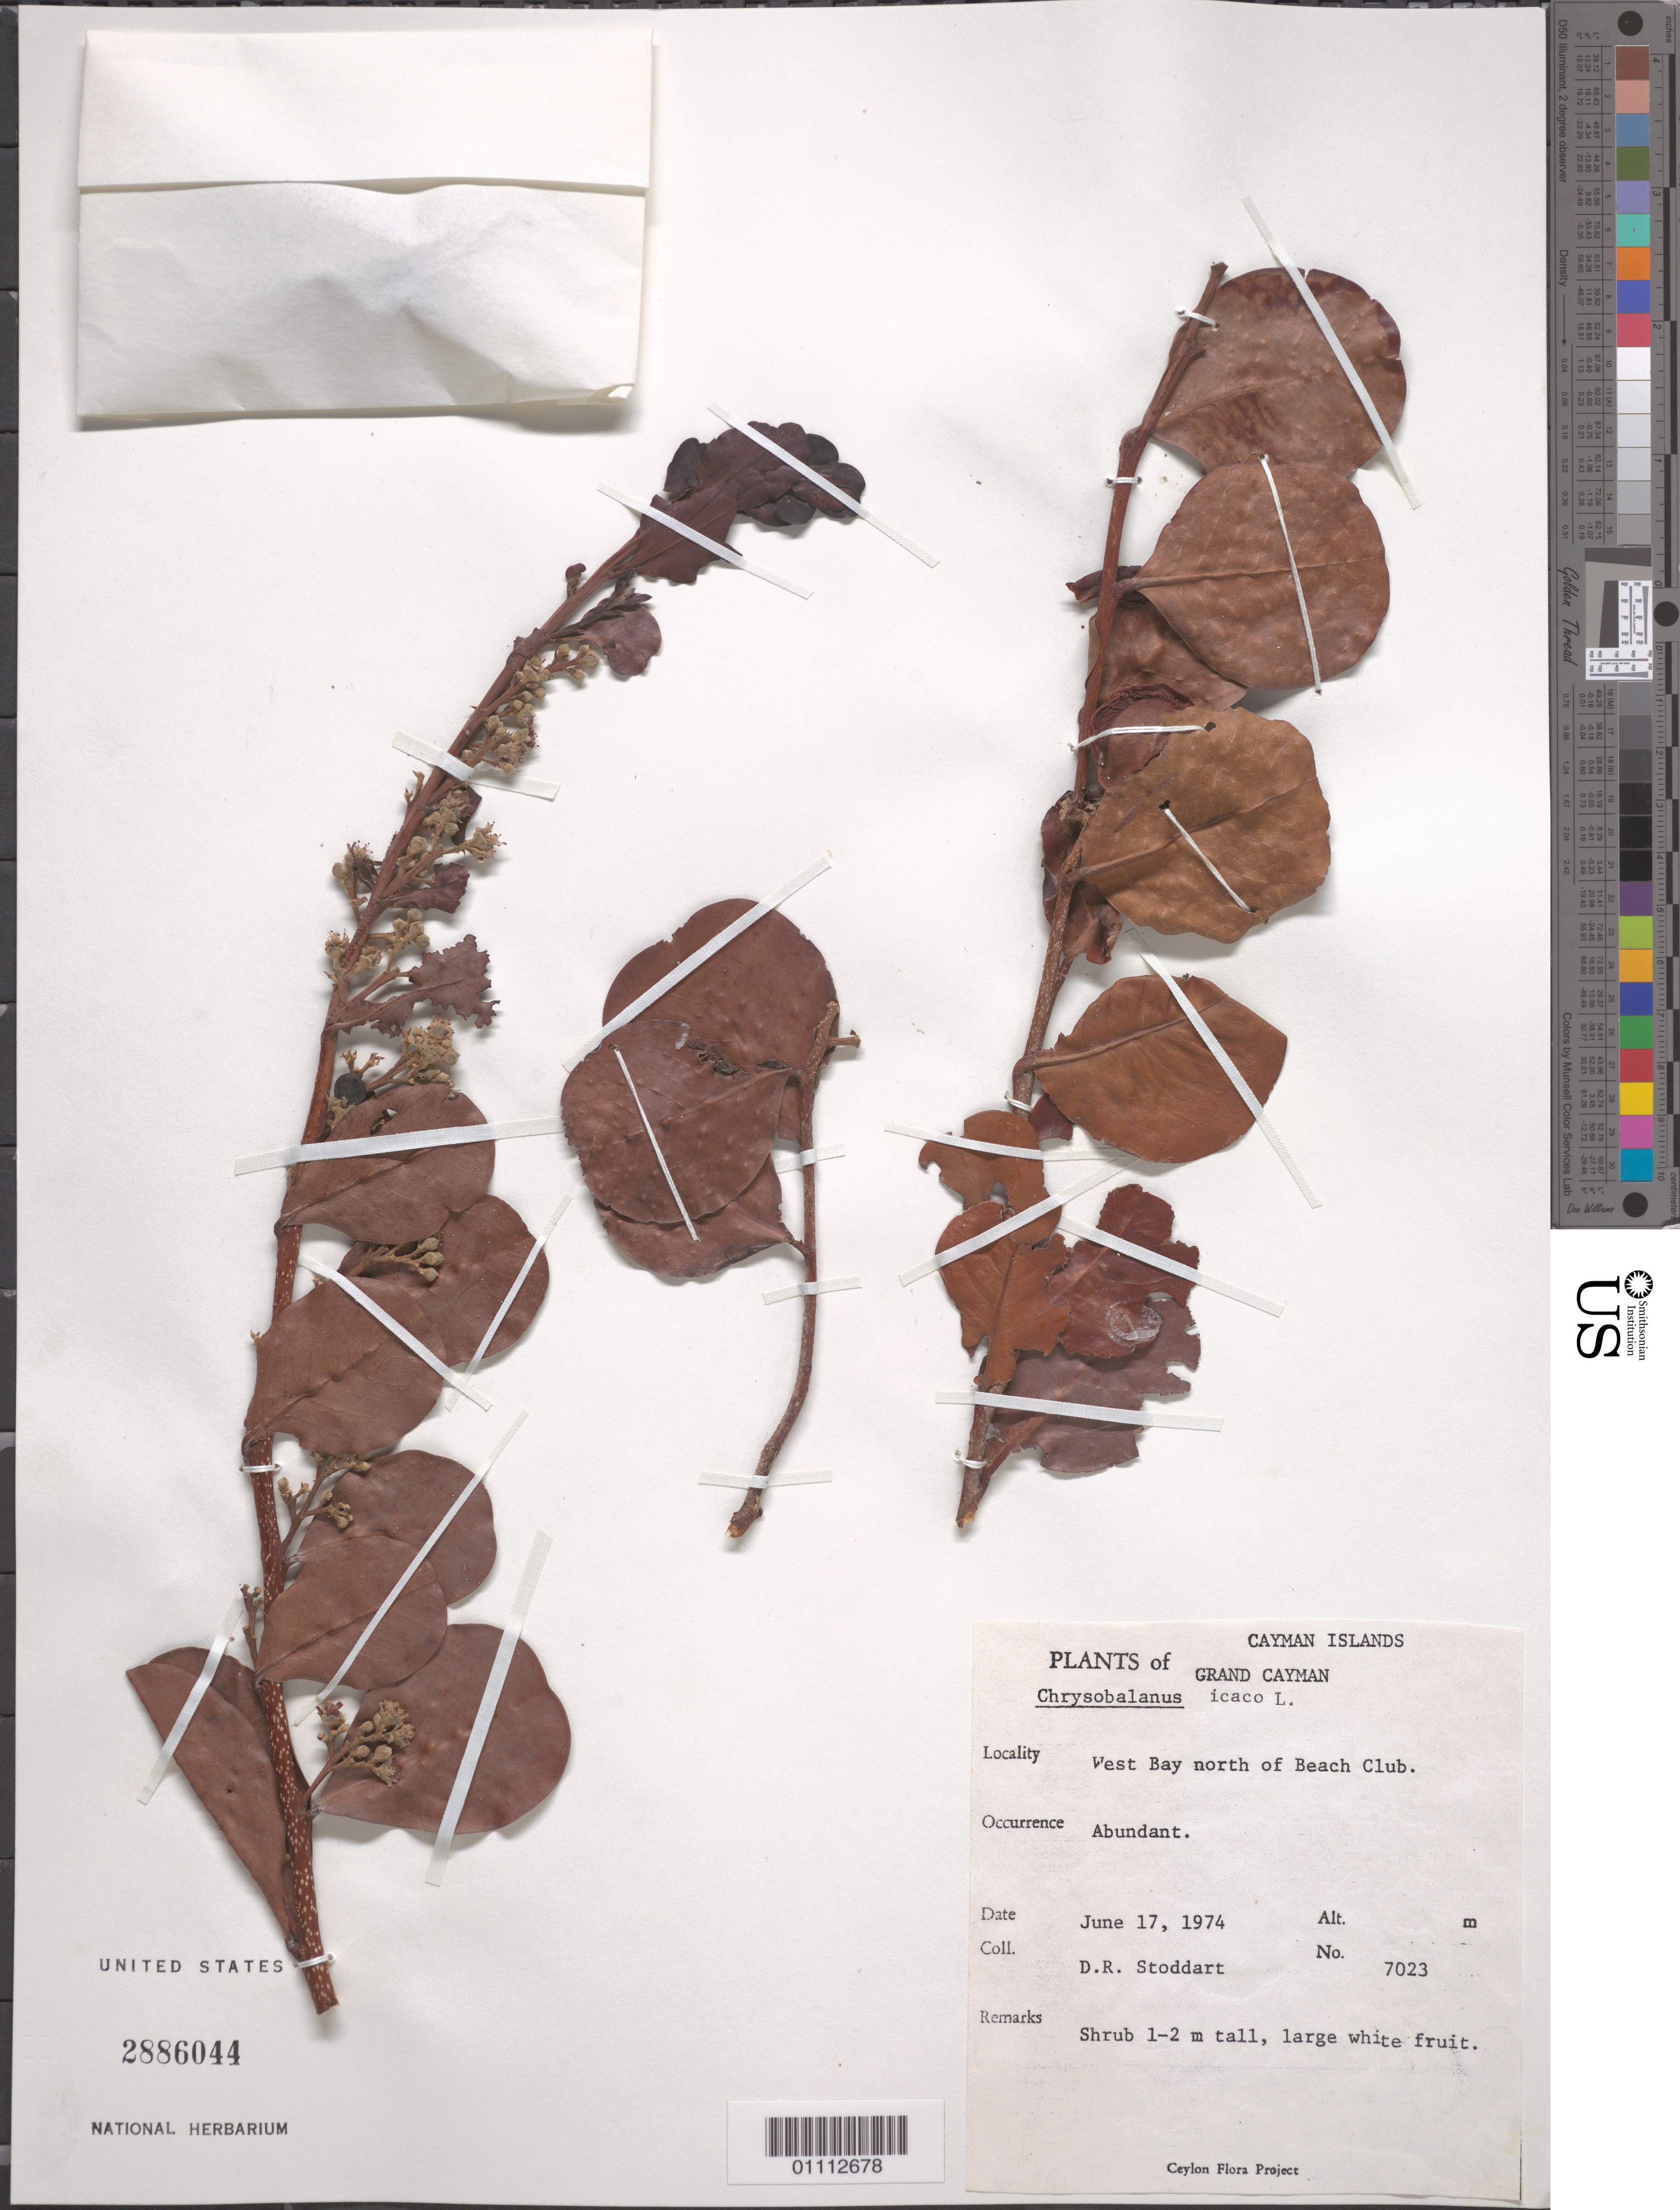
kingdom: Plantae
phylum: Tracheophyta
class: Magnoliopsida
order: Malpighiales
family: Chrysobalanaceae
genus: Chrysobalanus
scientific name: Chrysobalanus icaco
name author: L.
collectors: D. R. Stoddart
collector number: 7023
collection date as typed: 17 Jun 1974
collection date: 1974-06-17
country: Cayman Islands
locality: west bay north of Beach Club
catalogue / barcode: US 2886044